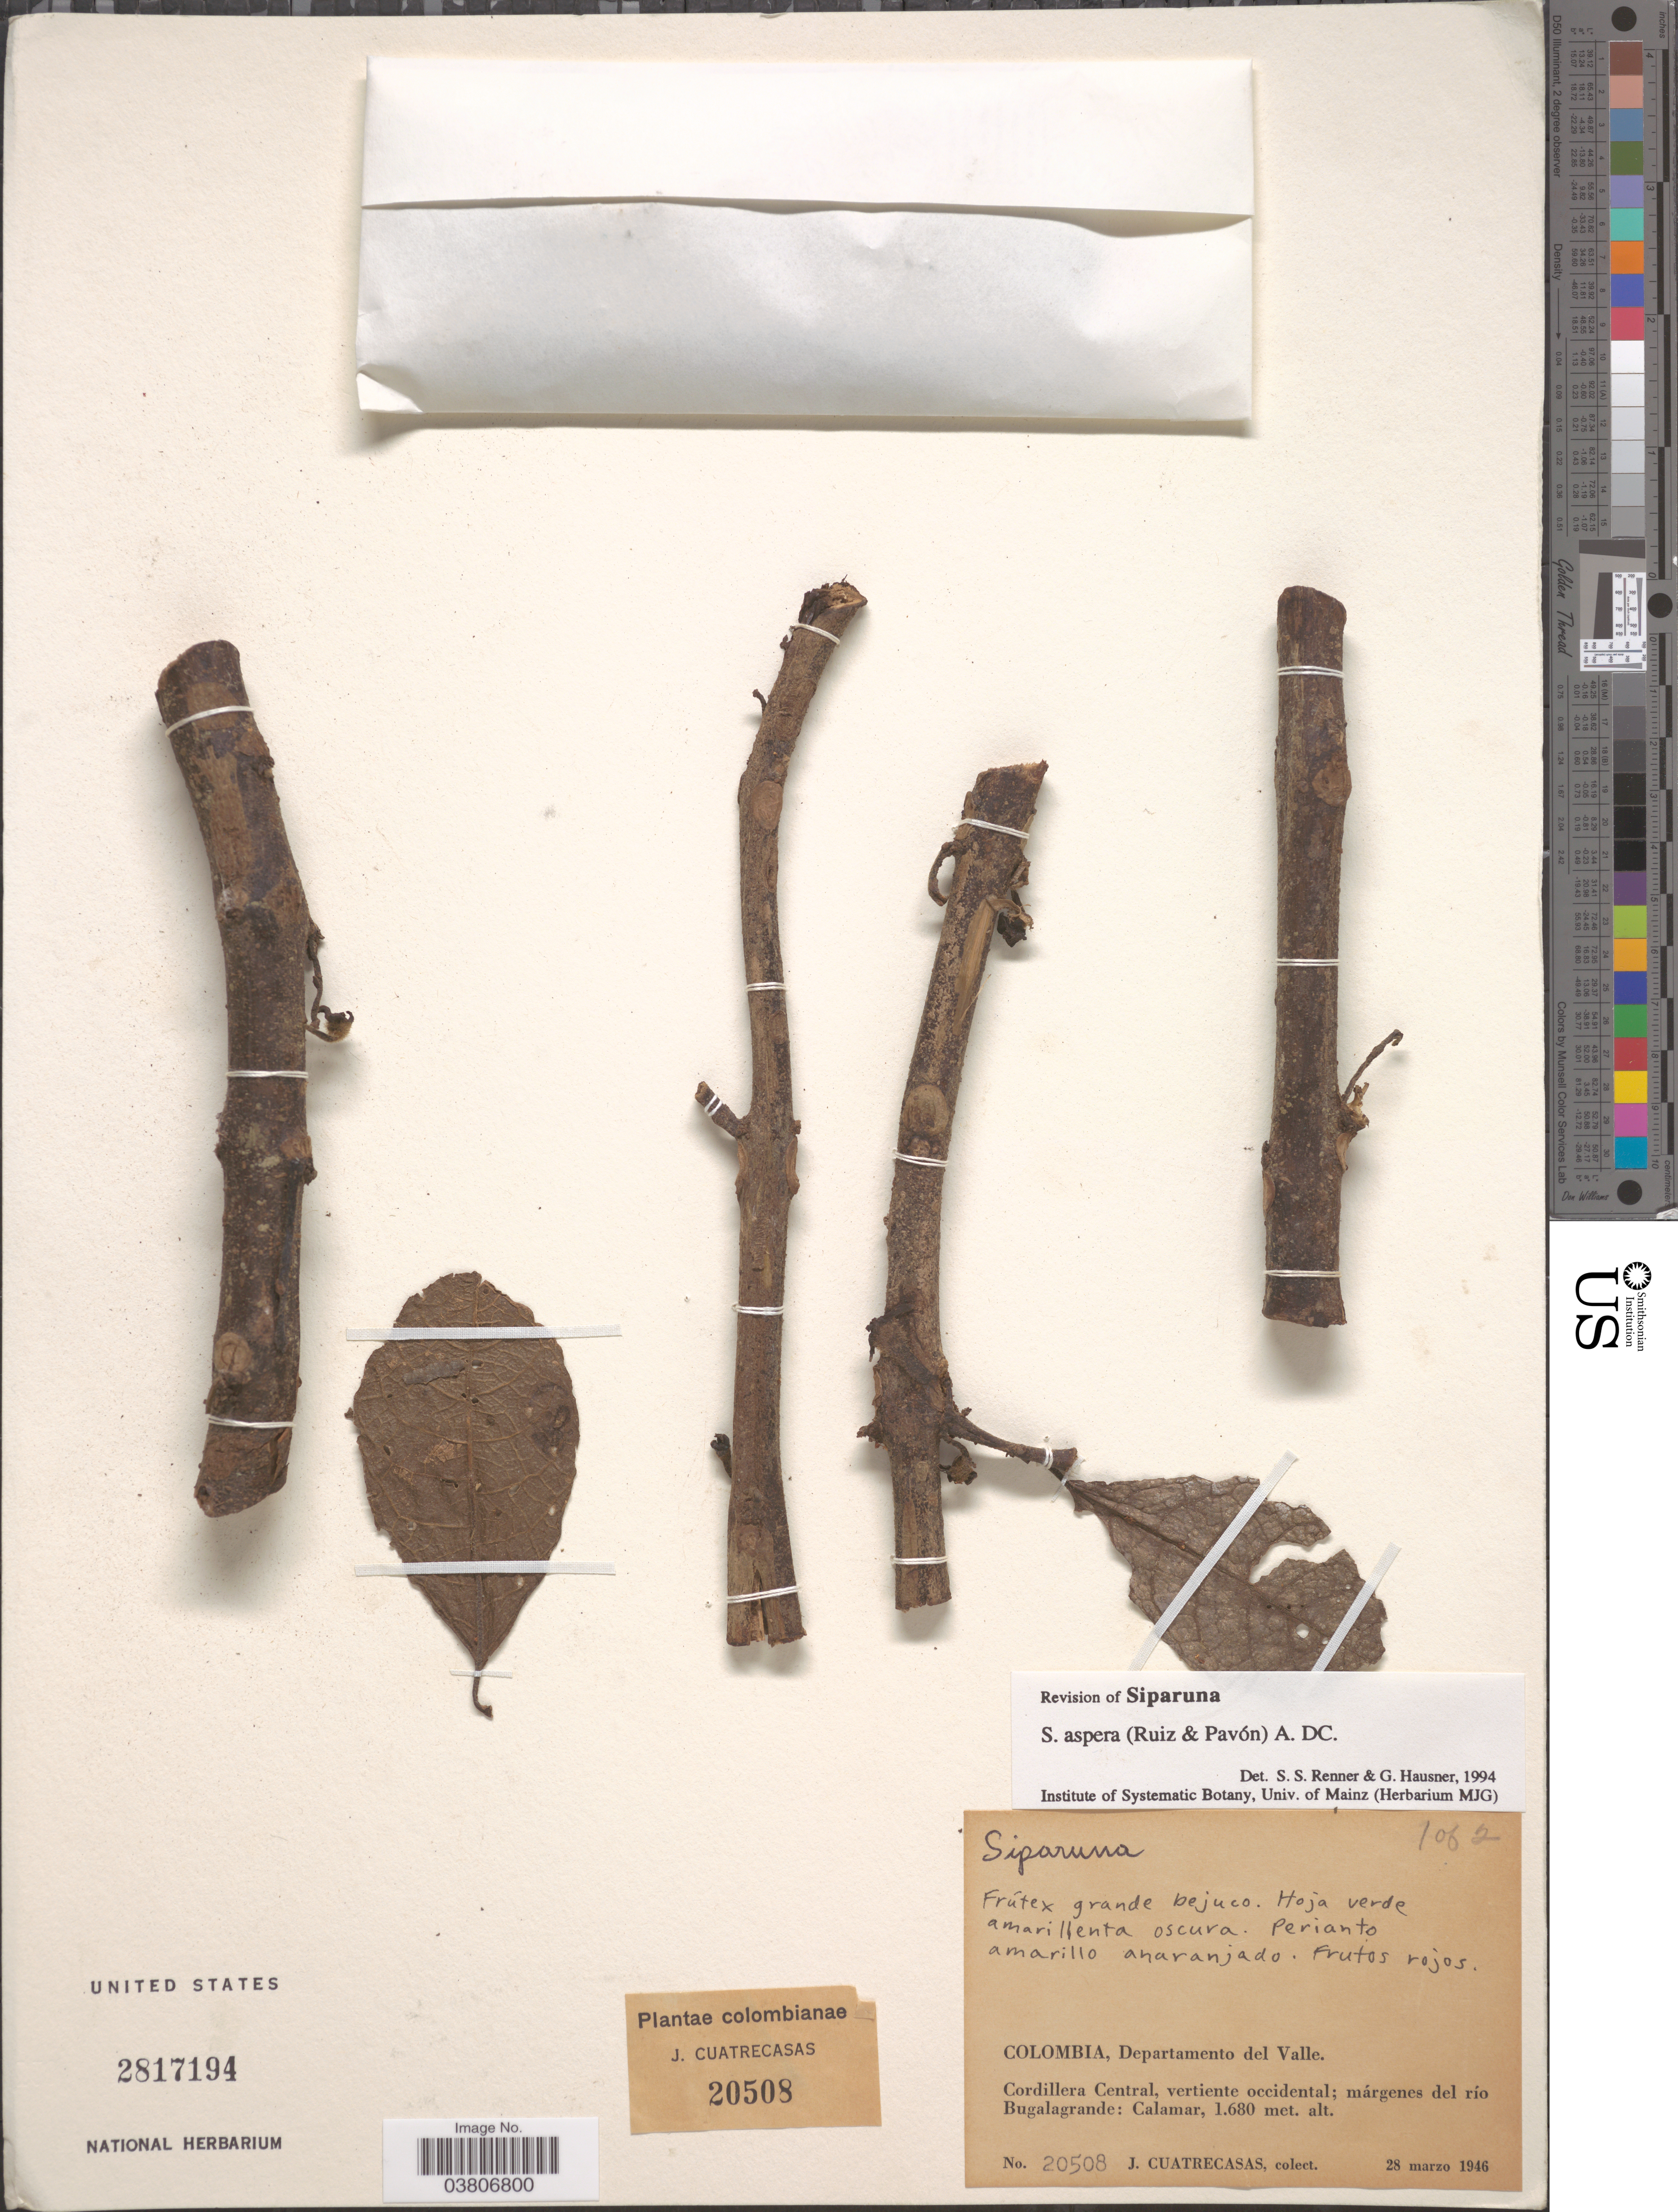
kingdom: Plantae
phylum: Tracheophyta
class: Magnoliopsida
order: Laurales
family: Siparunaceae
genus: Siparuna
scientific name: Siparuna aspera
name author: (Ruiz & Pav.) A. DC.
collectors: J. Cuatrecasas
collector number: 20508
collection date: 1946-03-28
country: Colombia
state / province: Valle del Cauca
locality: Departamento del Valle. Cordillera Central, vertiente occidental: márgenes del río Bugalagrande: Calamar.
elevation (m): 1680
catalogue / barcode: US 2817194